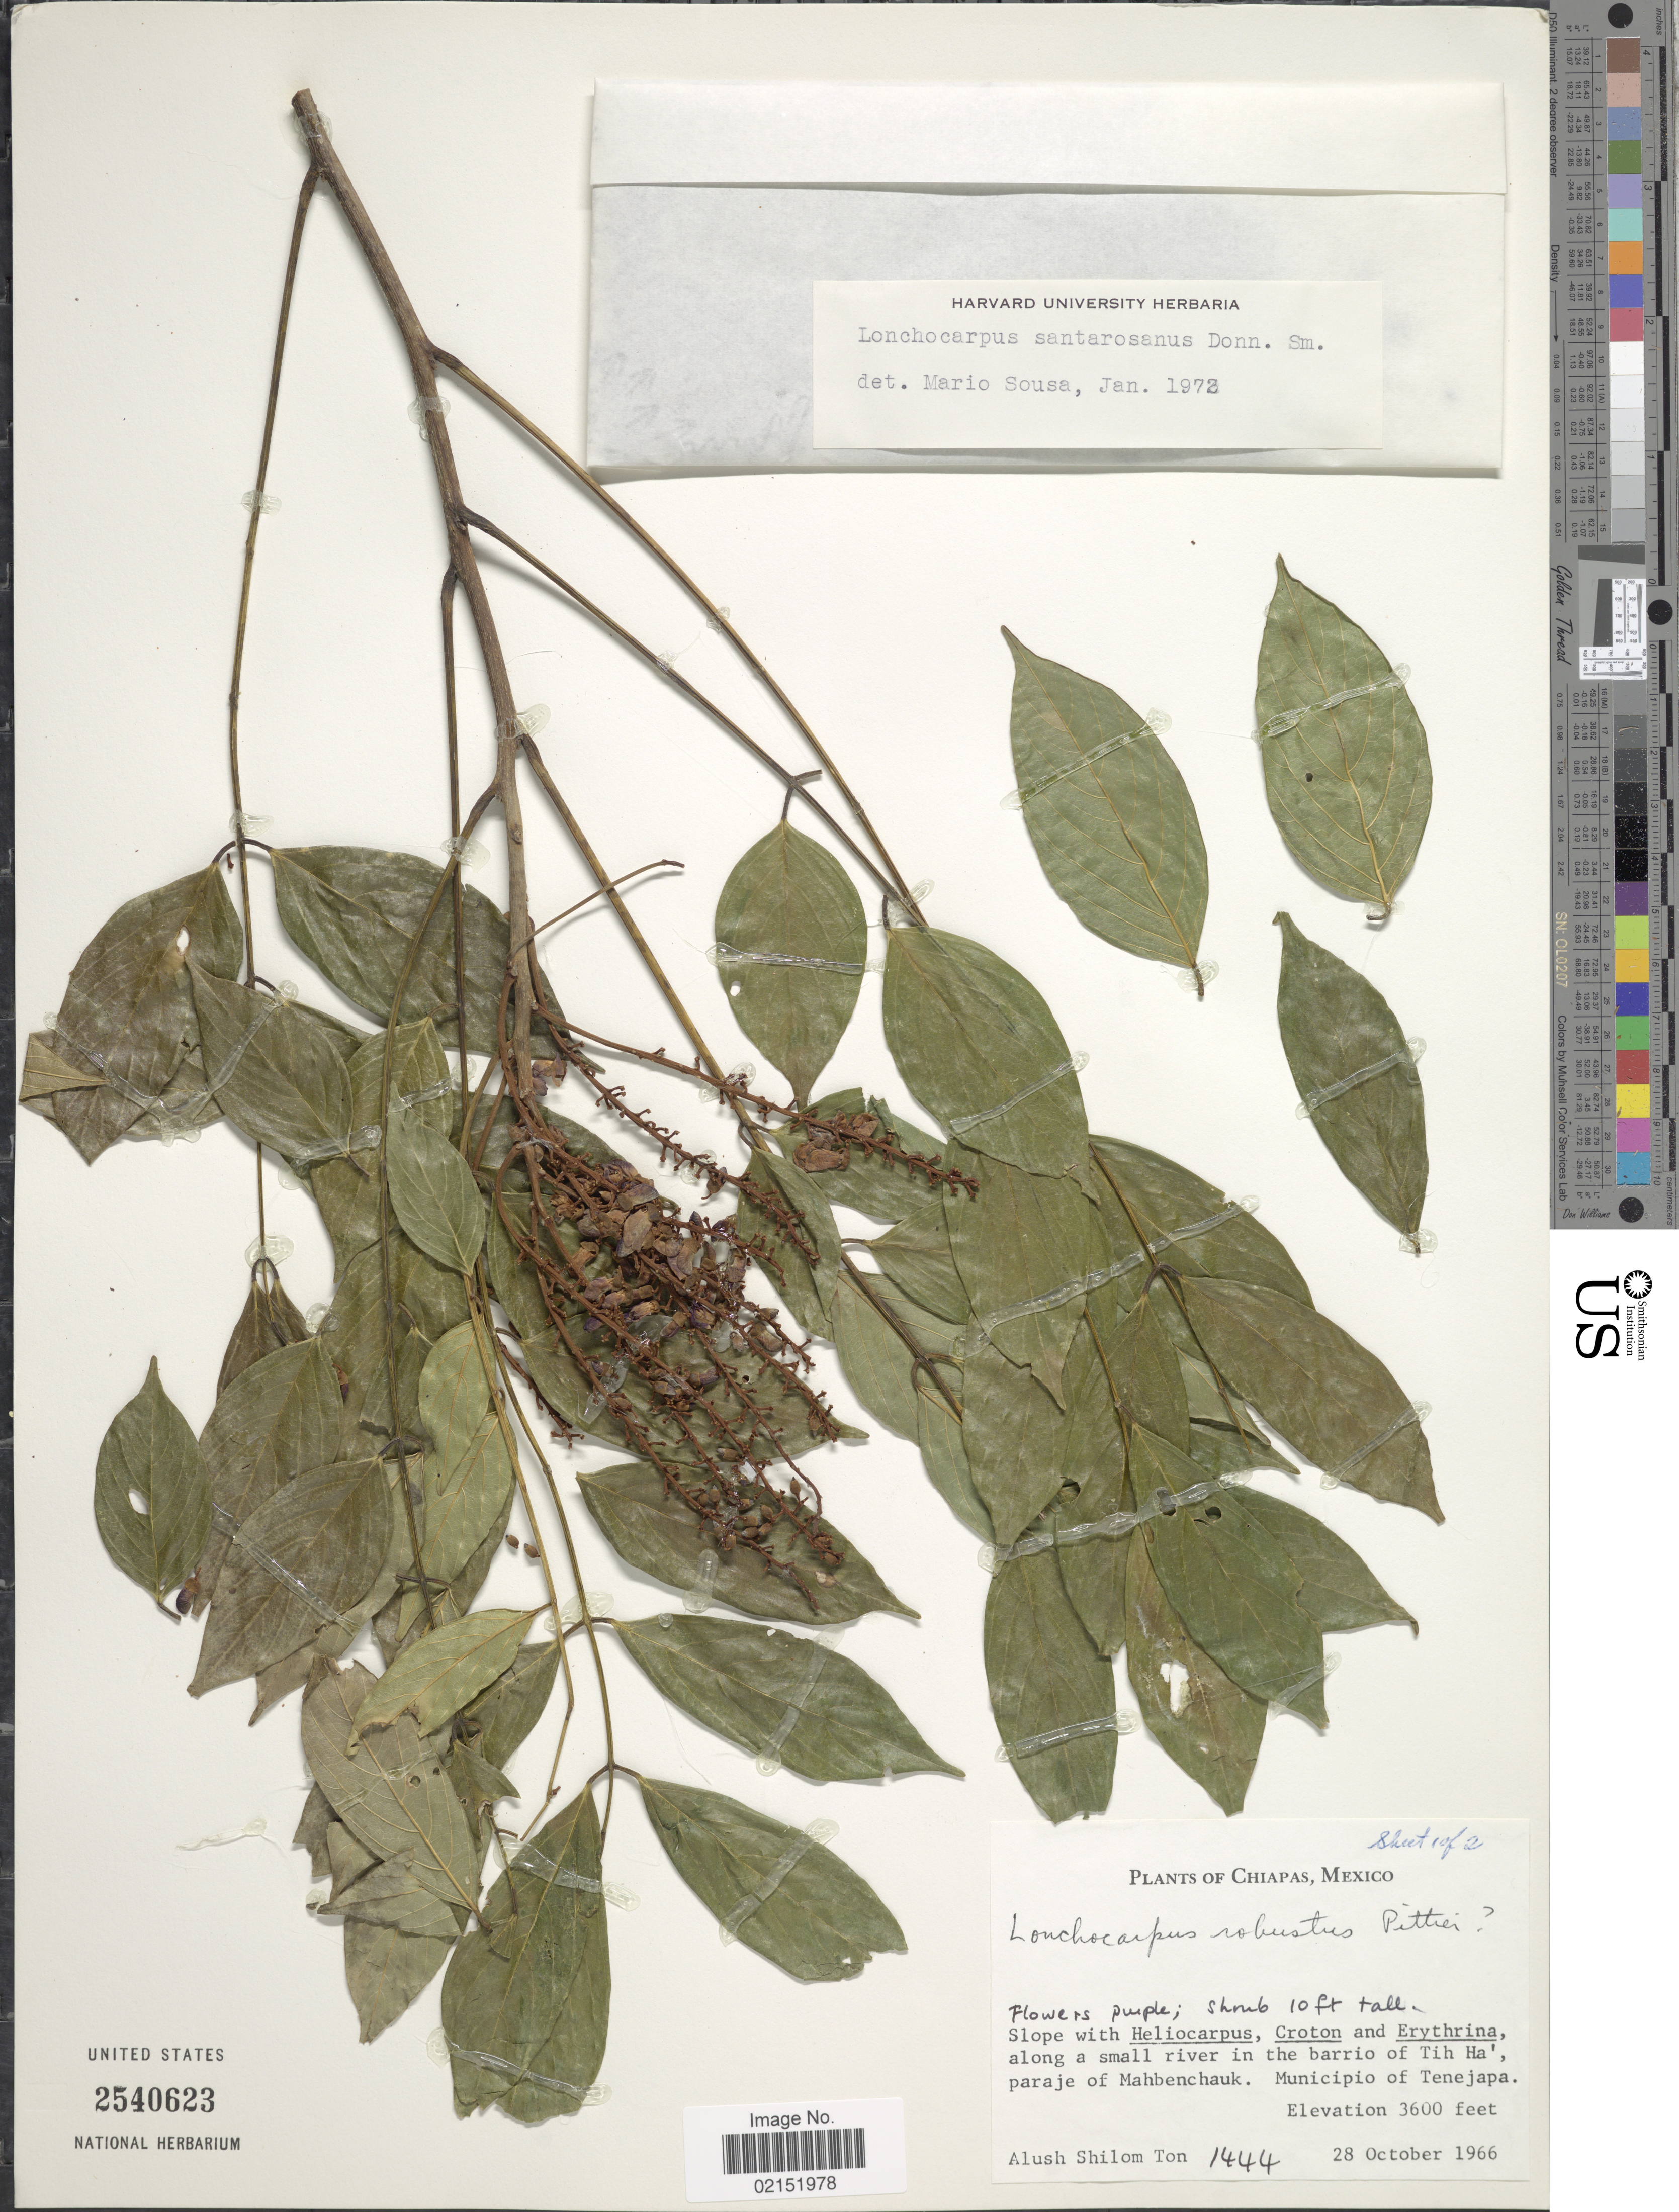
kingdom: Plantae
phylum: Tracheophyta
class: Magnoliopsida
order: Fabales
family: Fabaceae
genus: Lonchocarpus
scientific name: Lonchocarpus santarosanus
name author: Donn. Sm.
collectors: A. S. Ton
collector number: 1444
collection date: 1966-10-28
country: Mexico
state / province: Chiapas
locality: Along a small river in the barrio of Tih Ha', paraje of Mahbenchauk. Municipio of Tenejapa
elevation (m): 1097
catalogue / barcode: US 2540623